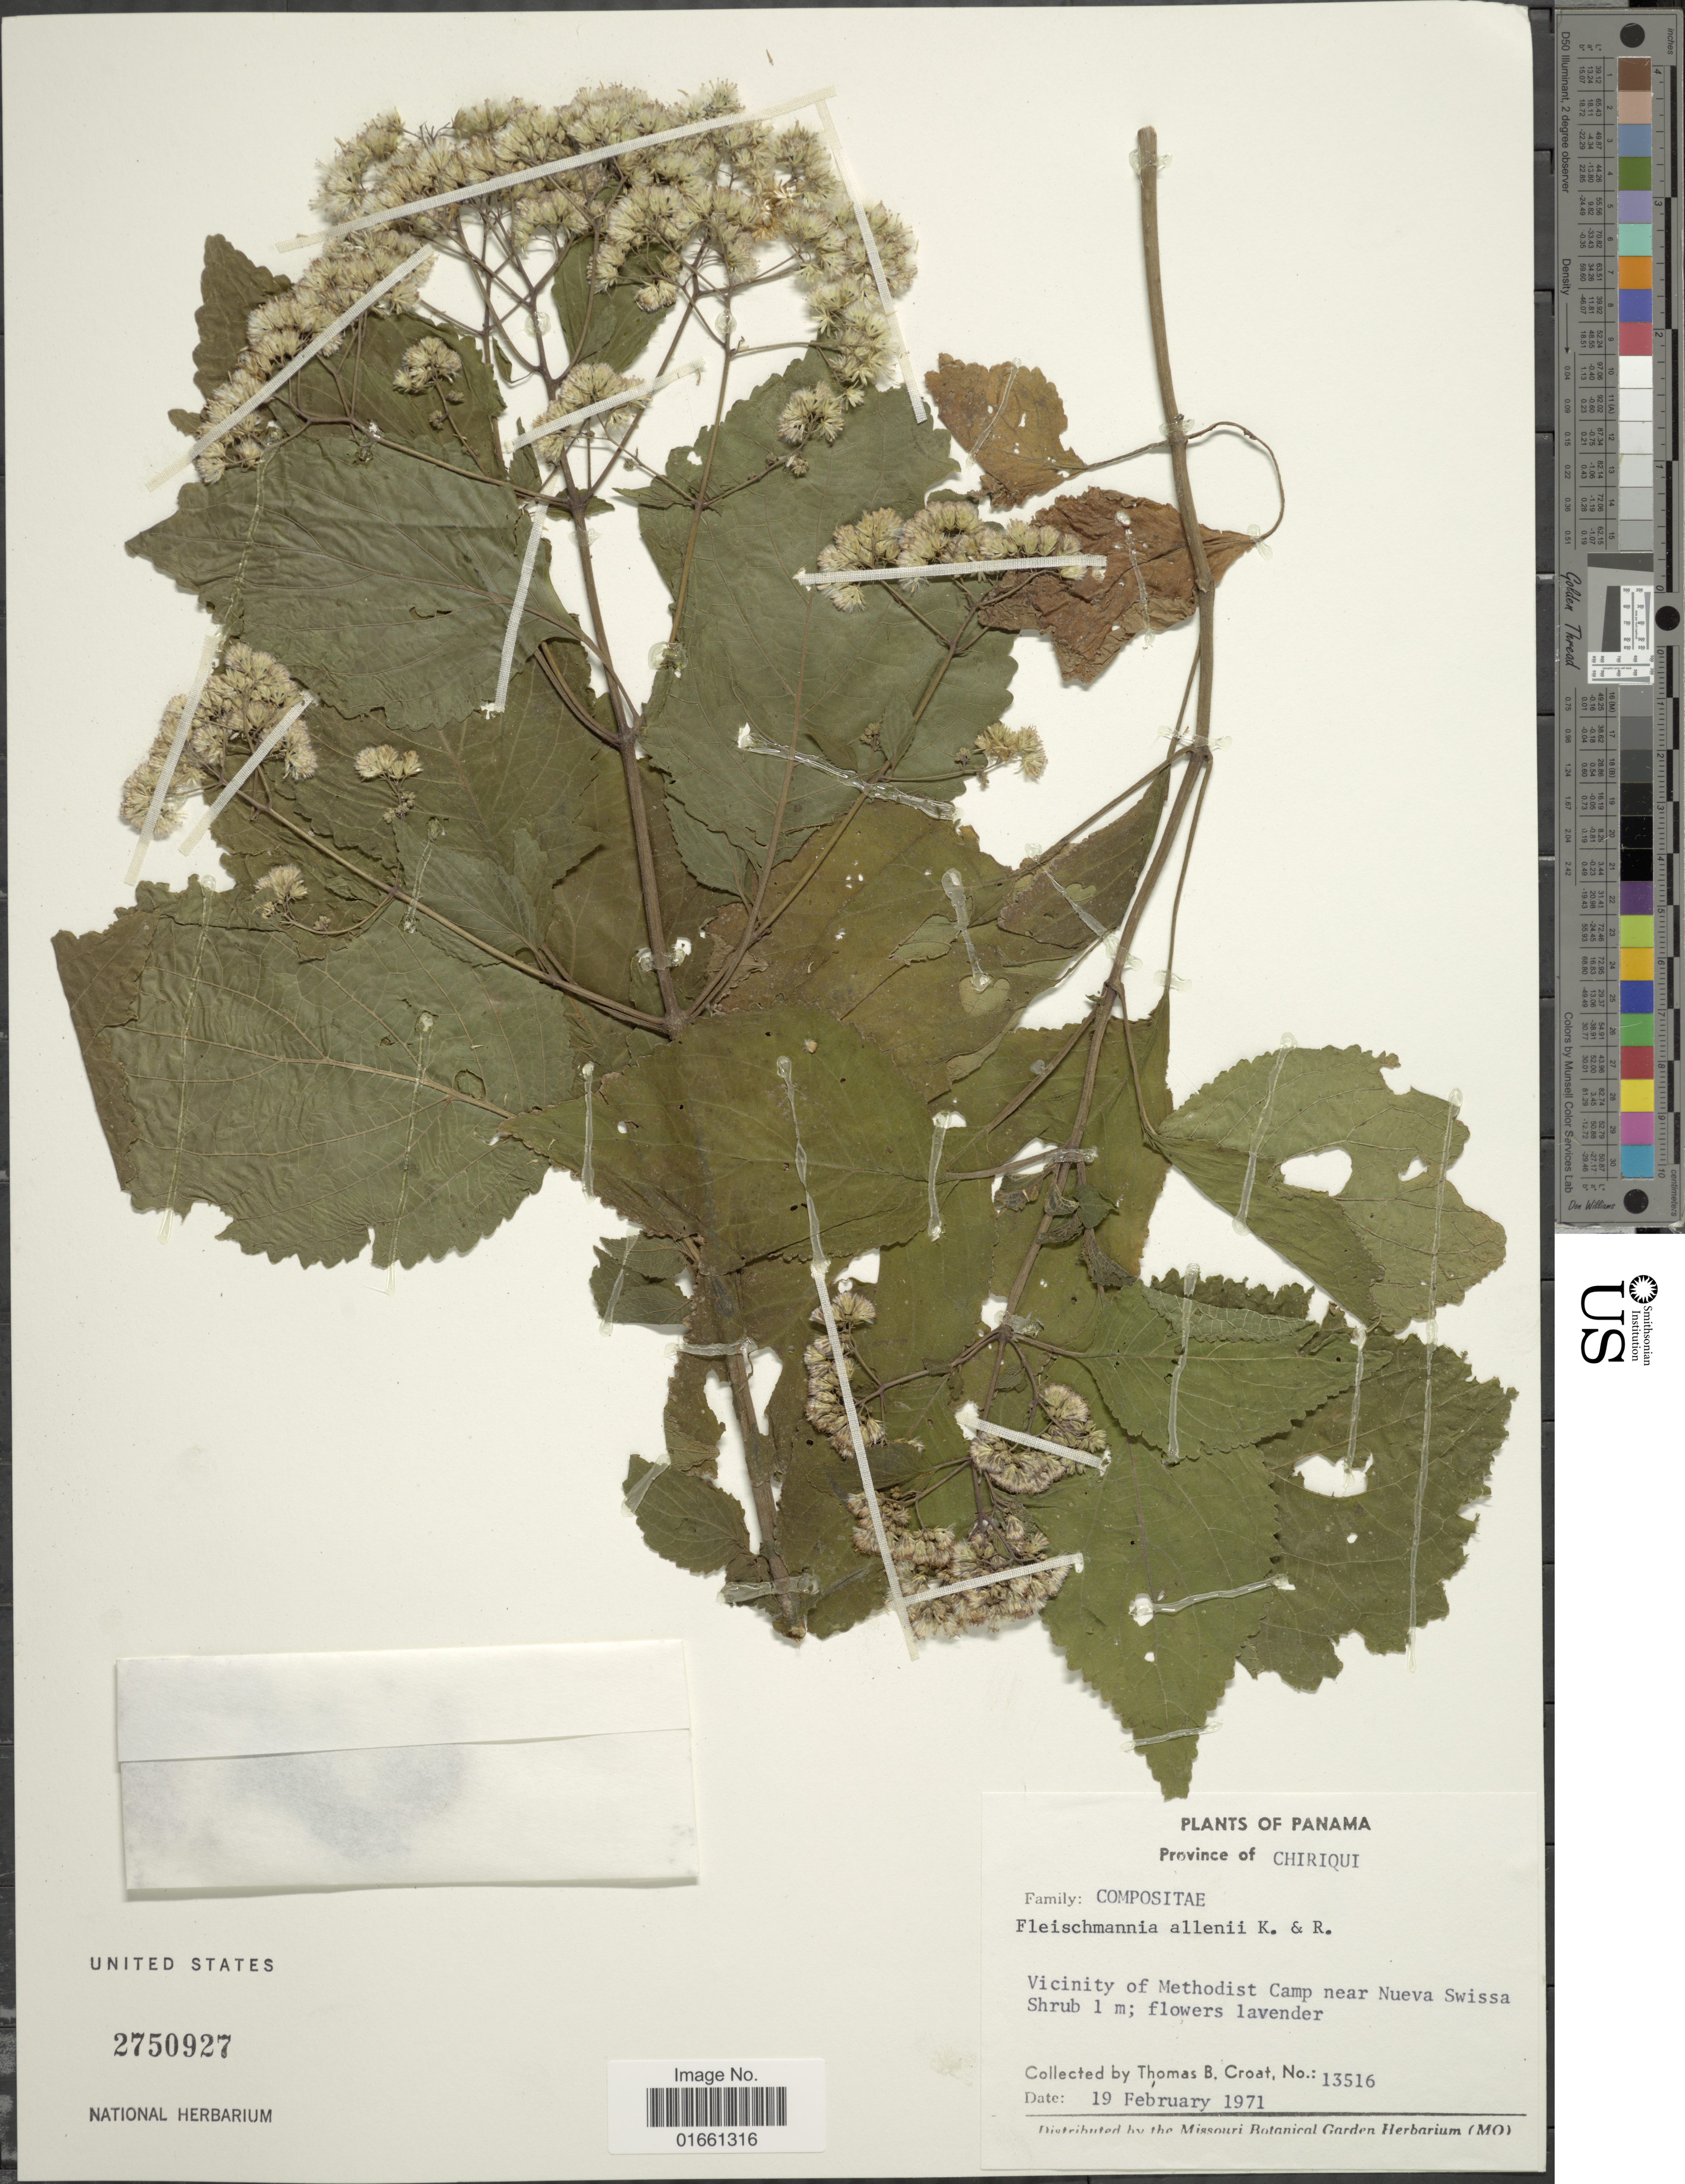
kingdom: Plantae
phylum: Tracheophyta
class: Magnoliopsida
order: Asterales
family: Asteraceae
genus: Fleischmannia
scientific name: Fleischmannia allenii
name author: R.M. King & H. Rob.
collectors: T. B. Croat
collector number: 13516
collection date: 1971-02-19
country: Panama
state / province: Chiriqui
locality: Vicinity of Methodist Camp near Nueva Swissa.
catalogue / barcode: US 2750927